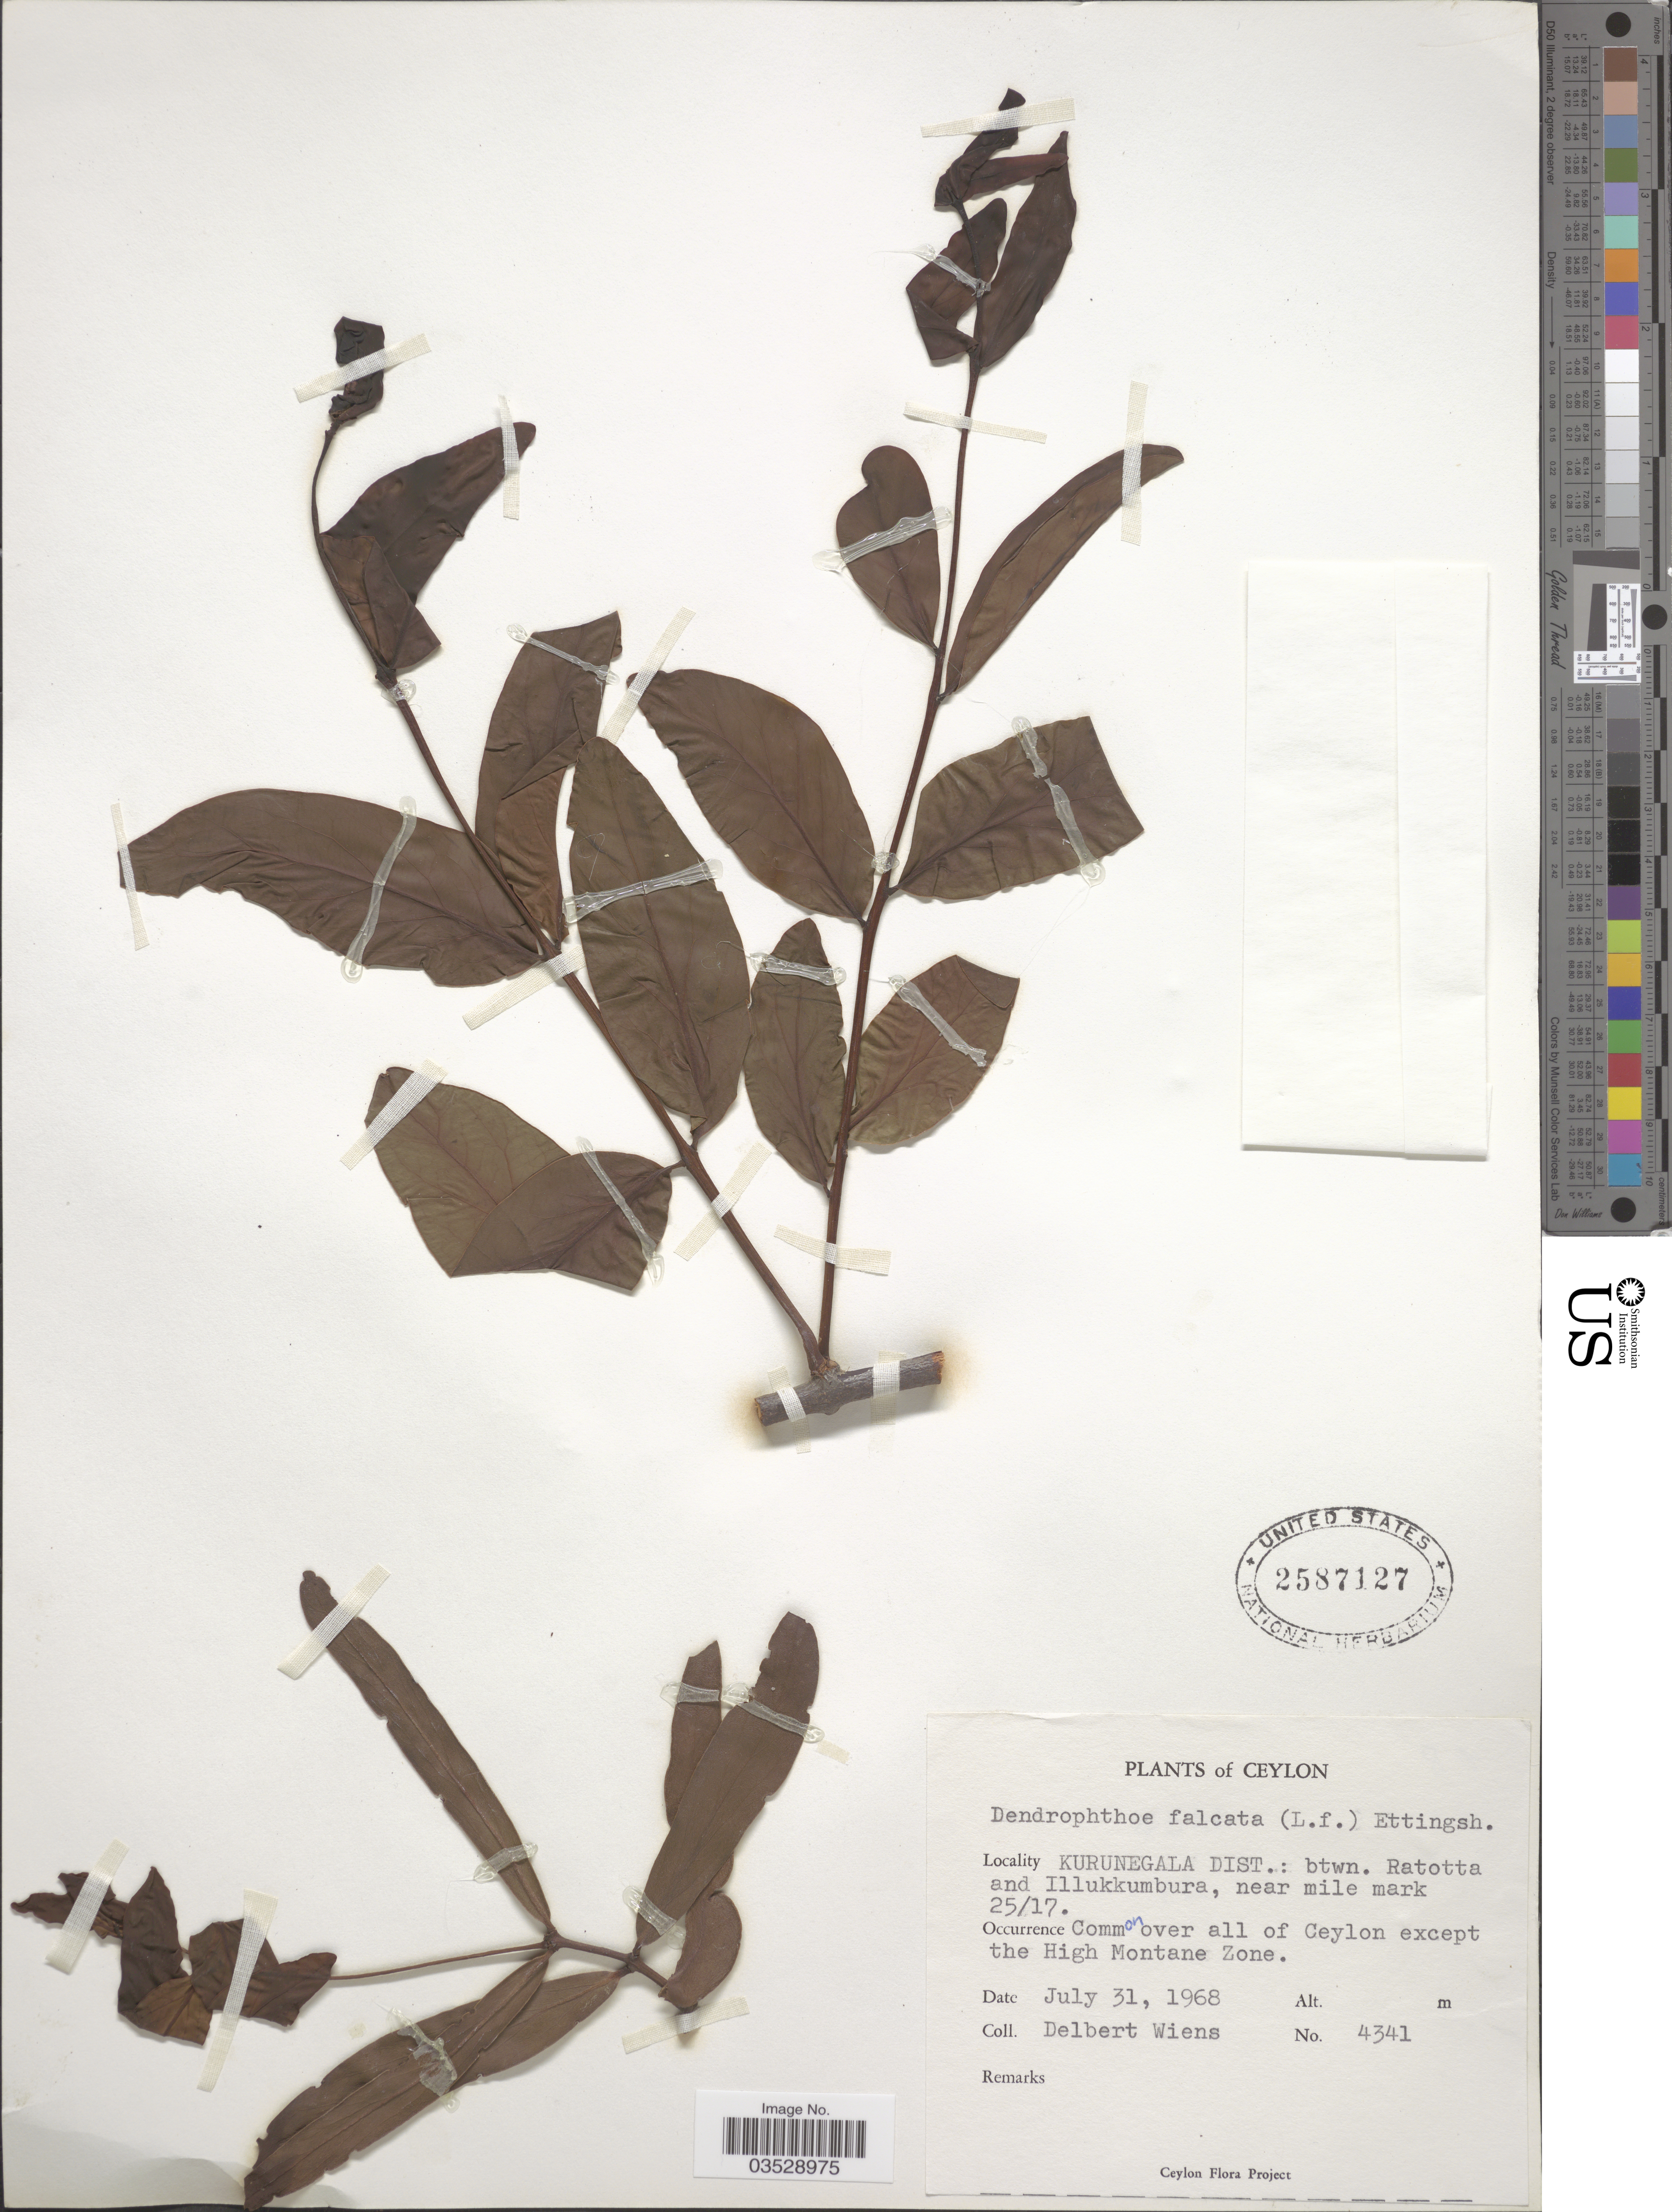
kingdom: Plantae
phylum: Tracheophyta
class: Magnoliopsida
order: Santalales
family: Loranthaceae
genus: Dendrophthoe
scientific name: Dendrophthoe falcata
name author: (L. f.) Ettingsh.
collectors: D. Wiens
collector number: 4341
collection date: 1968-07-31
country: Sri Lanka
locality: Ceylon. Kurunegala Dist.: btwn. Ratotta and Illukkumbura, near mile mark 25/17. Common over all of Ceylon except the High Montane Zone.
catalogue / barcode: US 2587127